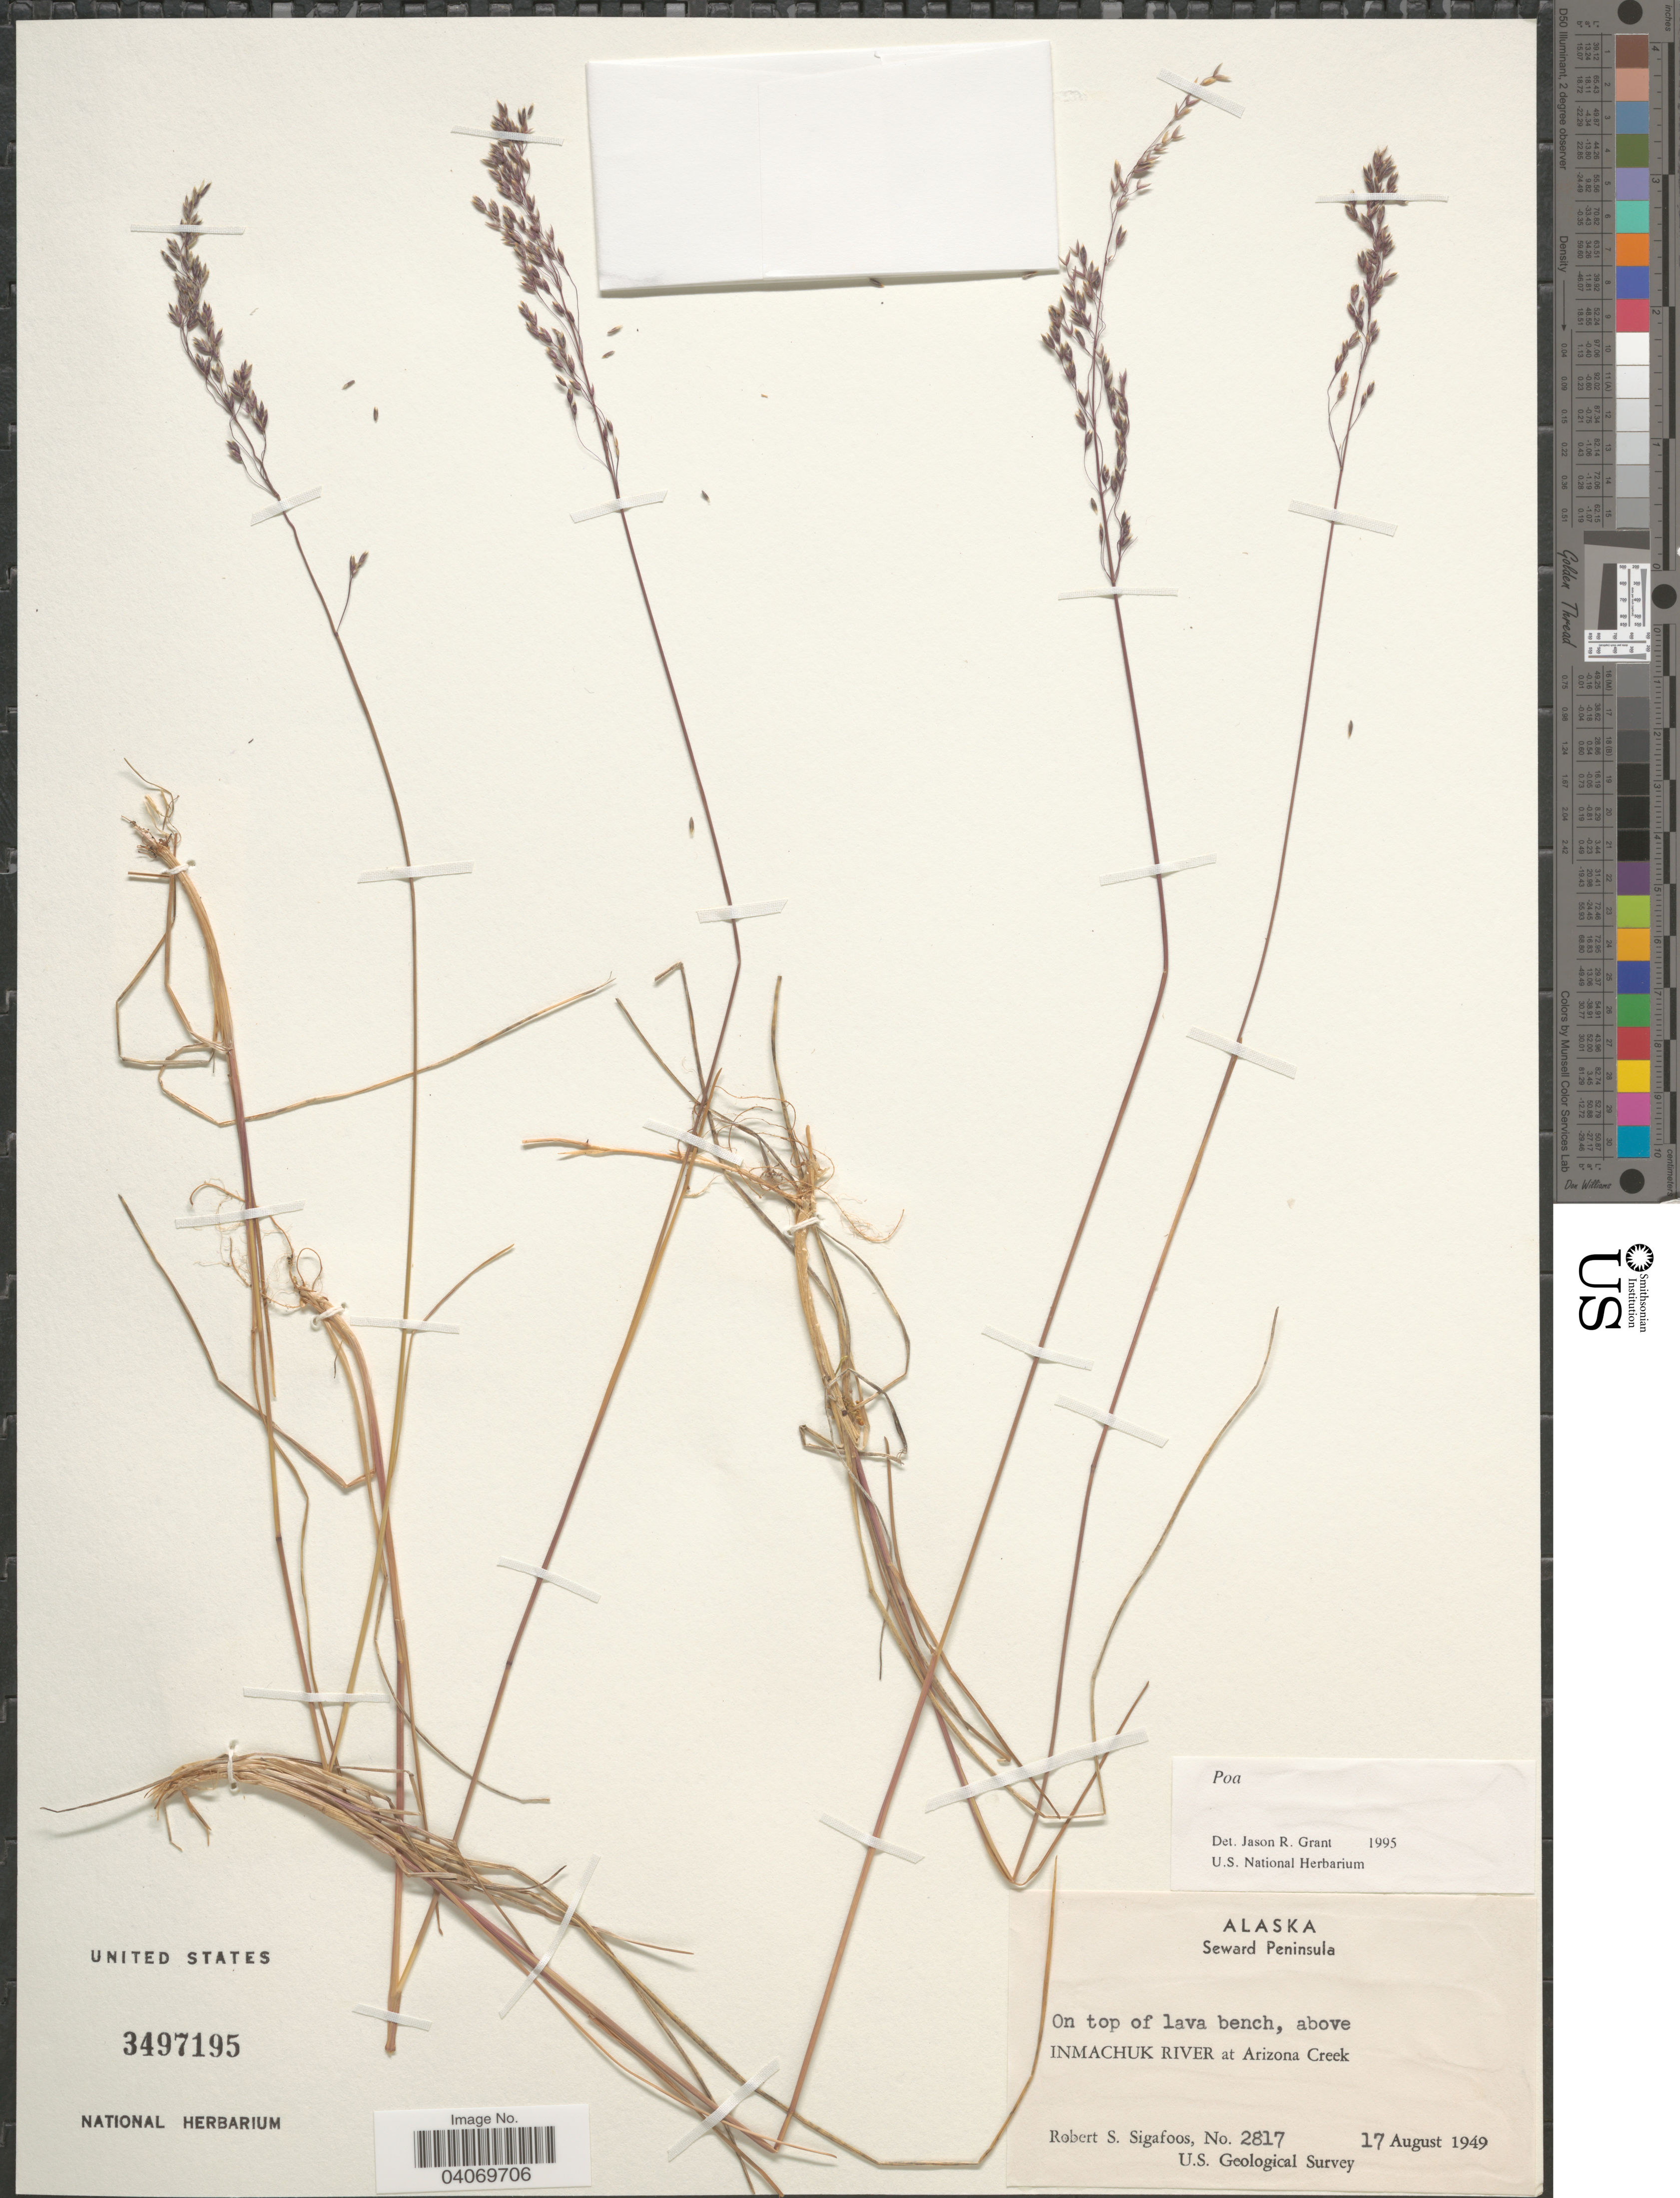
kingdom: Plantae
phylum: Tracheophyta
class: Liliopsida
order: Poales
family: Poaceae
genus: Poa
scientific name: Poa sp.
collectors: R. Sigafoos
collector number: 2817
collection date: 1949-08-17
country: United States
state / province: Alaska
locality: Seward Peninsula.On top of lava bench, above Inmachuk River at Arizona Creek. U.S. Geological Survey.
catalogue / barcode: US 3497195